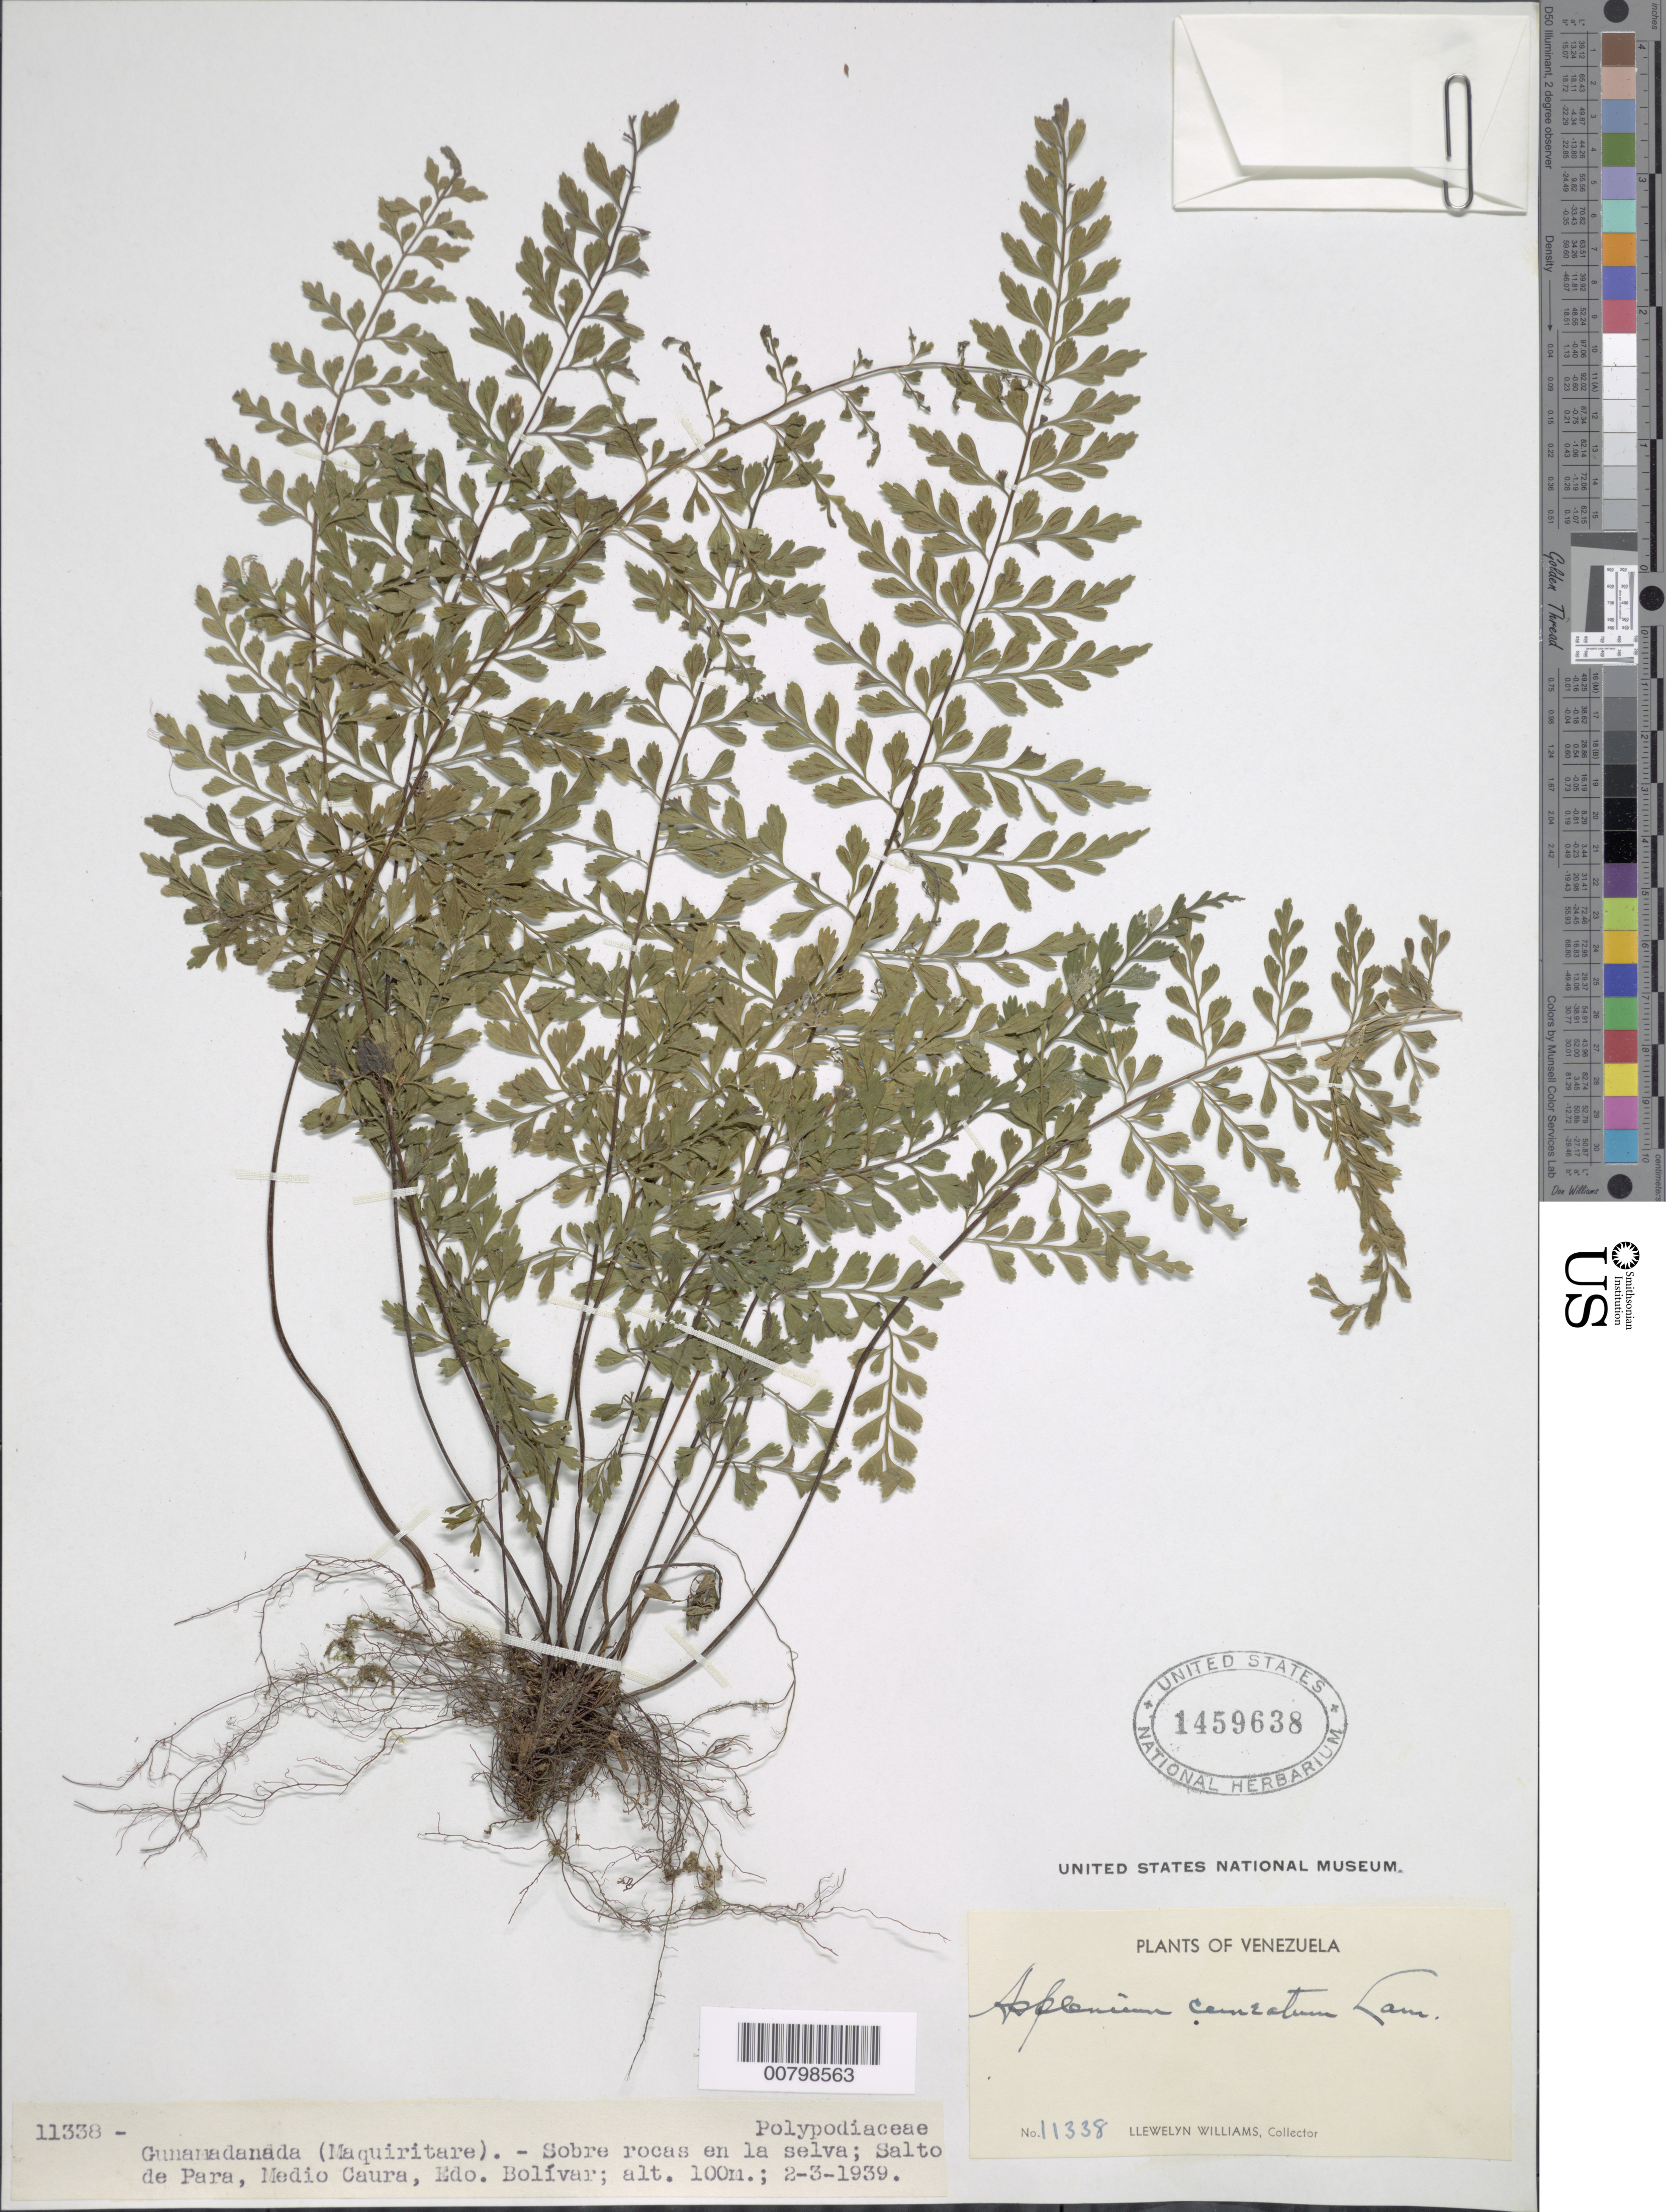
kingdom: Plantae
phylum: Tracheophyta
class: Polypodiopsida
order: Polypodiales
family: Aspleniaceae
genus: Asplenium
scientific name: Asplenium cuneatum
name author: Lam.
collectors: Ll. Williams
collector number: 11338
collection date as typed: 2-Mar-39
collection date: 1939-03-02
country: Venezuela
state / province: Bolívar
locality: Salto de Para, Medio Caura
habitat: On rocks in forest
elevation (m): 100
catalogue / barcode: US 1459638